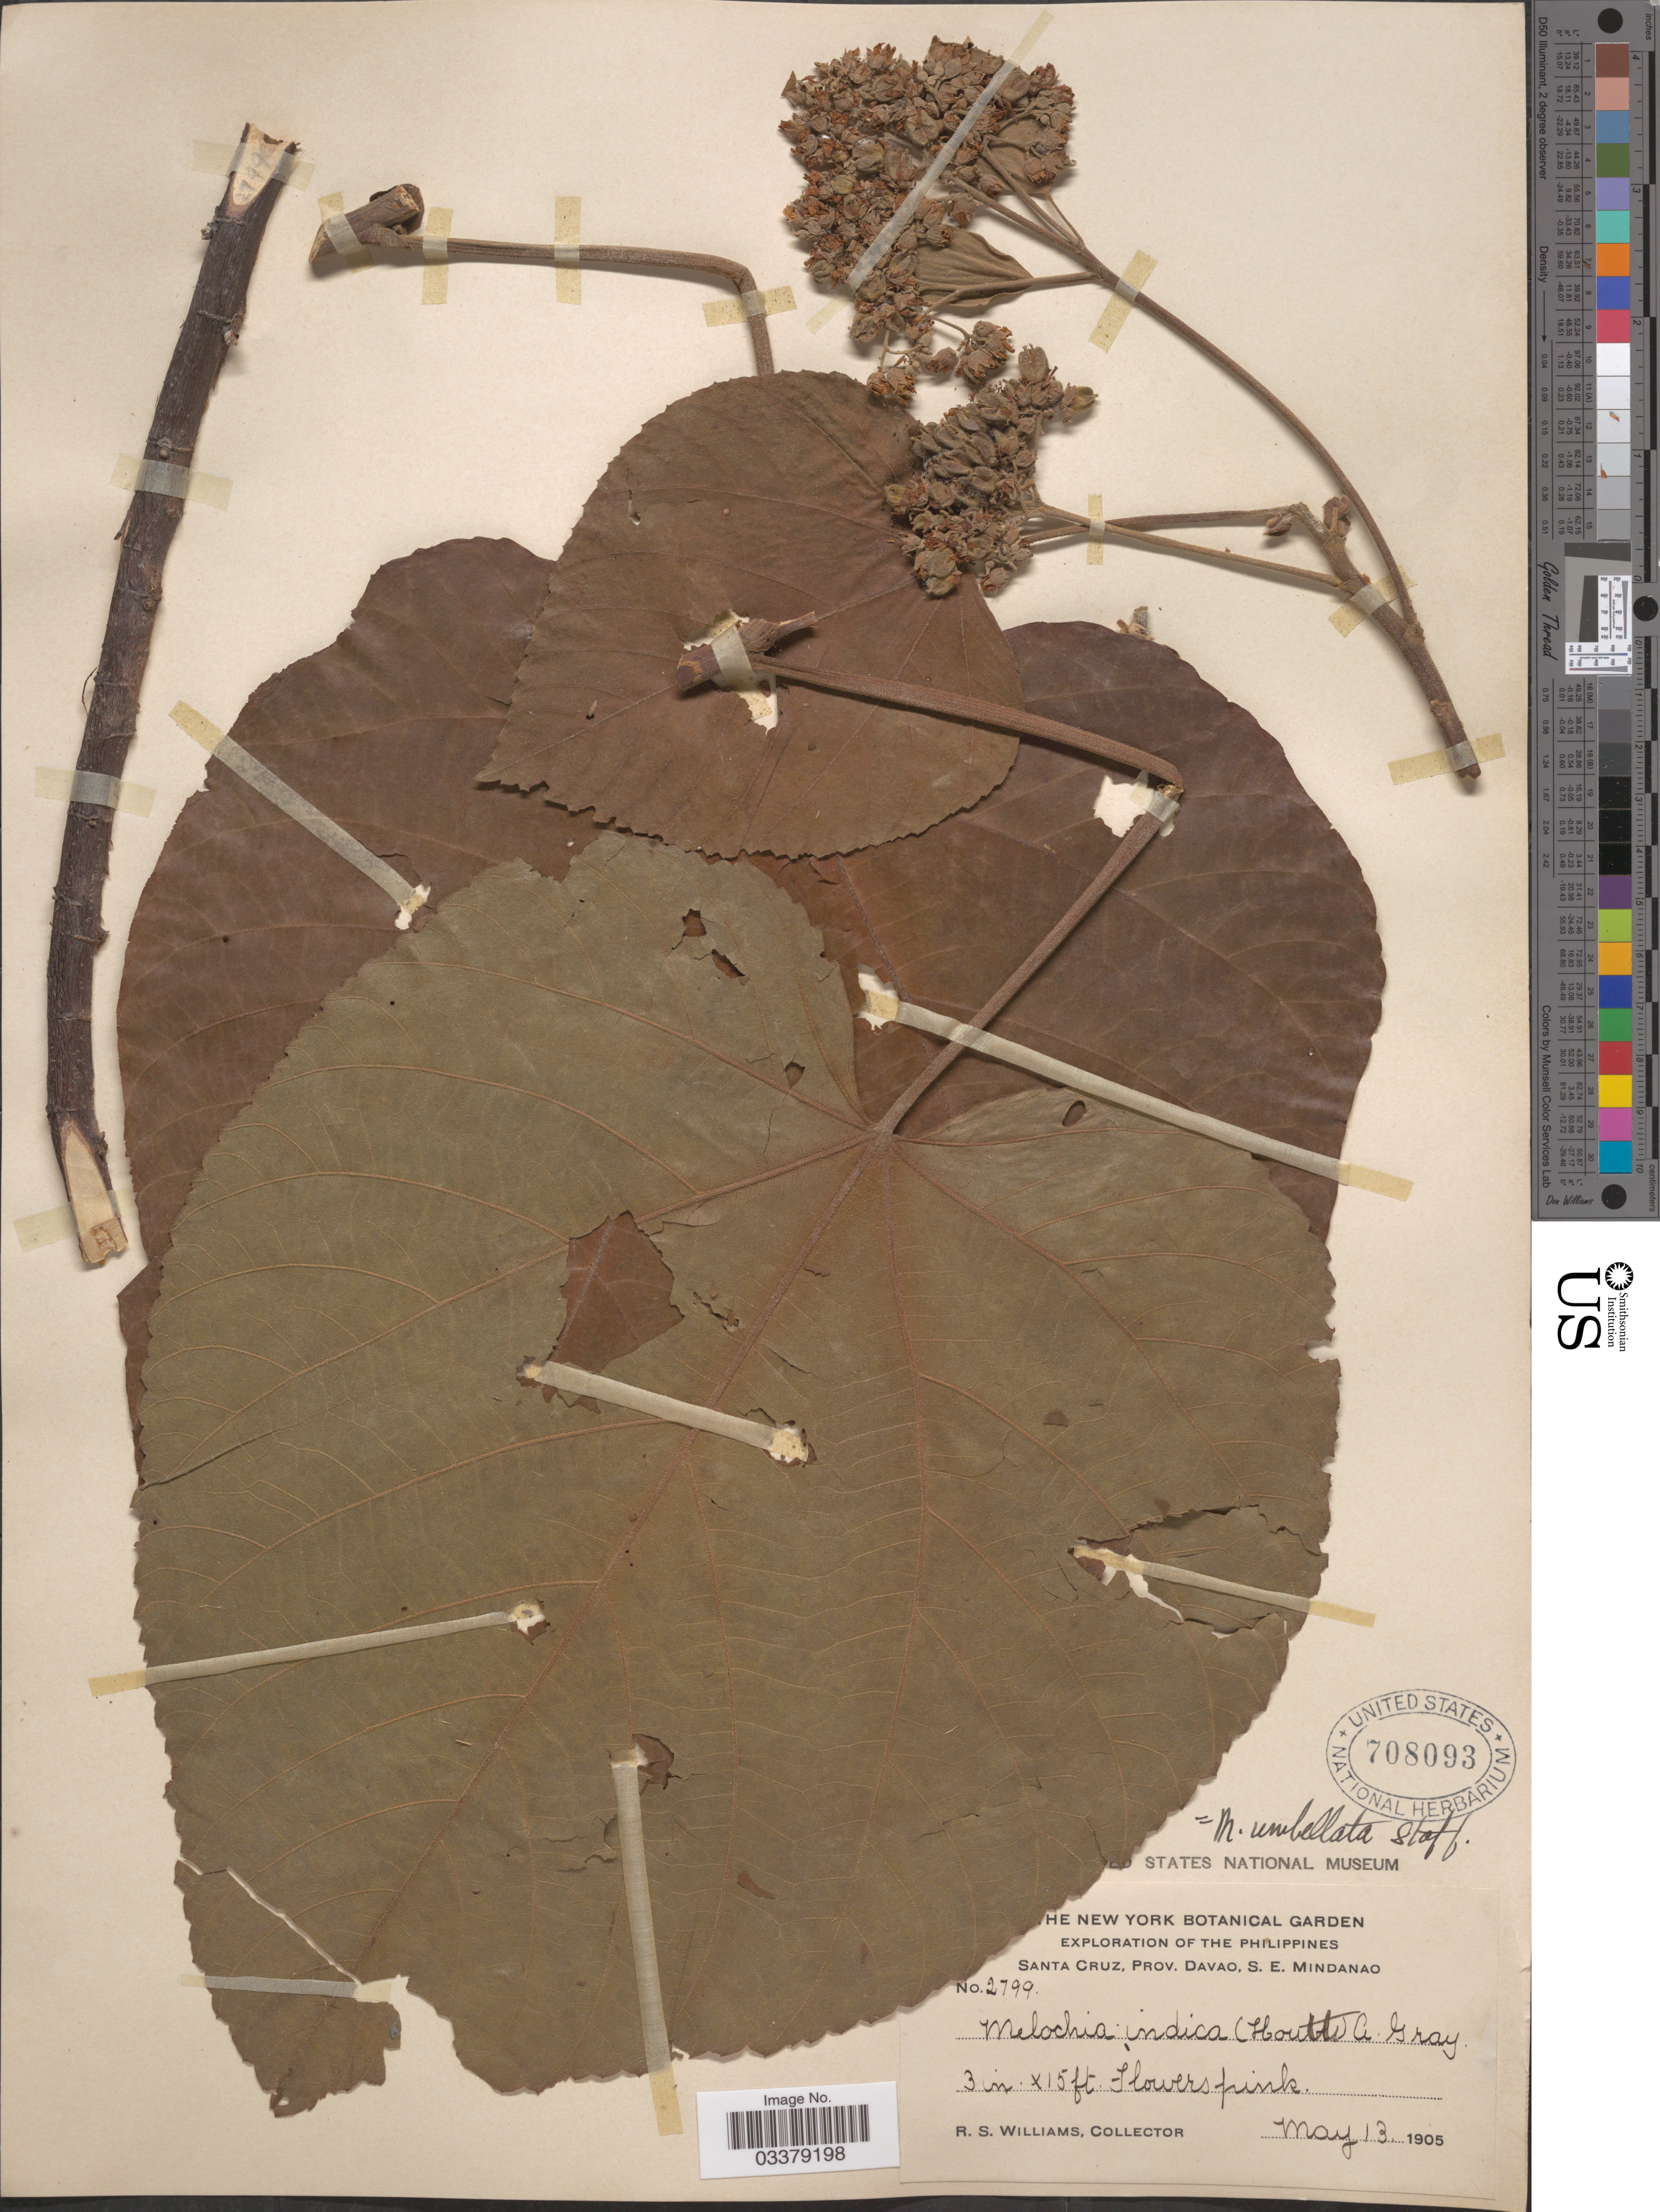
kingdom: Plantae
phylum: Tracheophyta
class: Magnoliopsida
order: Malvales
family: Malvaceae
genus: Melochia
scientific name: Melochia umbellata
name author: Stapf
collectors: R. S. Williams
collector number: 2799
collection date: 1905-05-13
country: Philippines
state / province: Davao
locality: Santa Cruz, S. E. Mindanao.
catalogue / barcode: US 708093